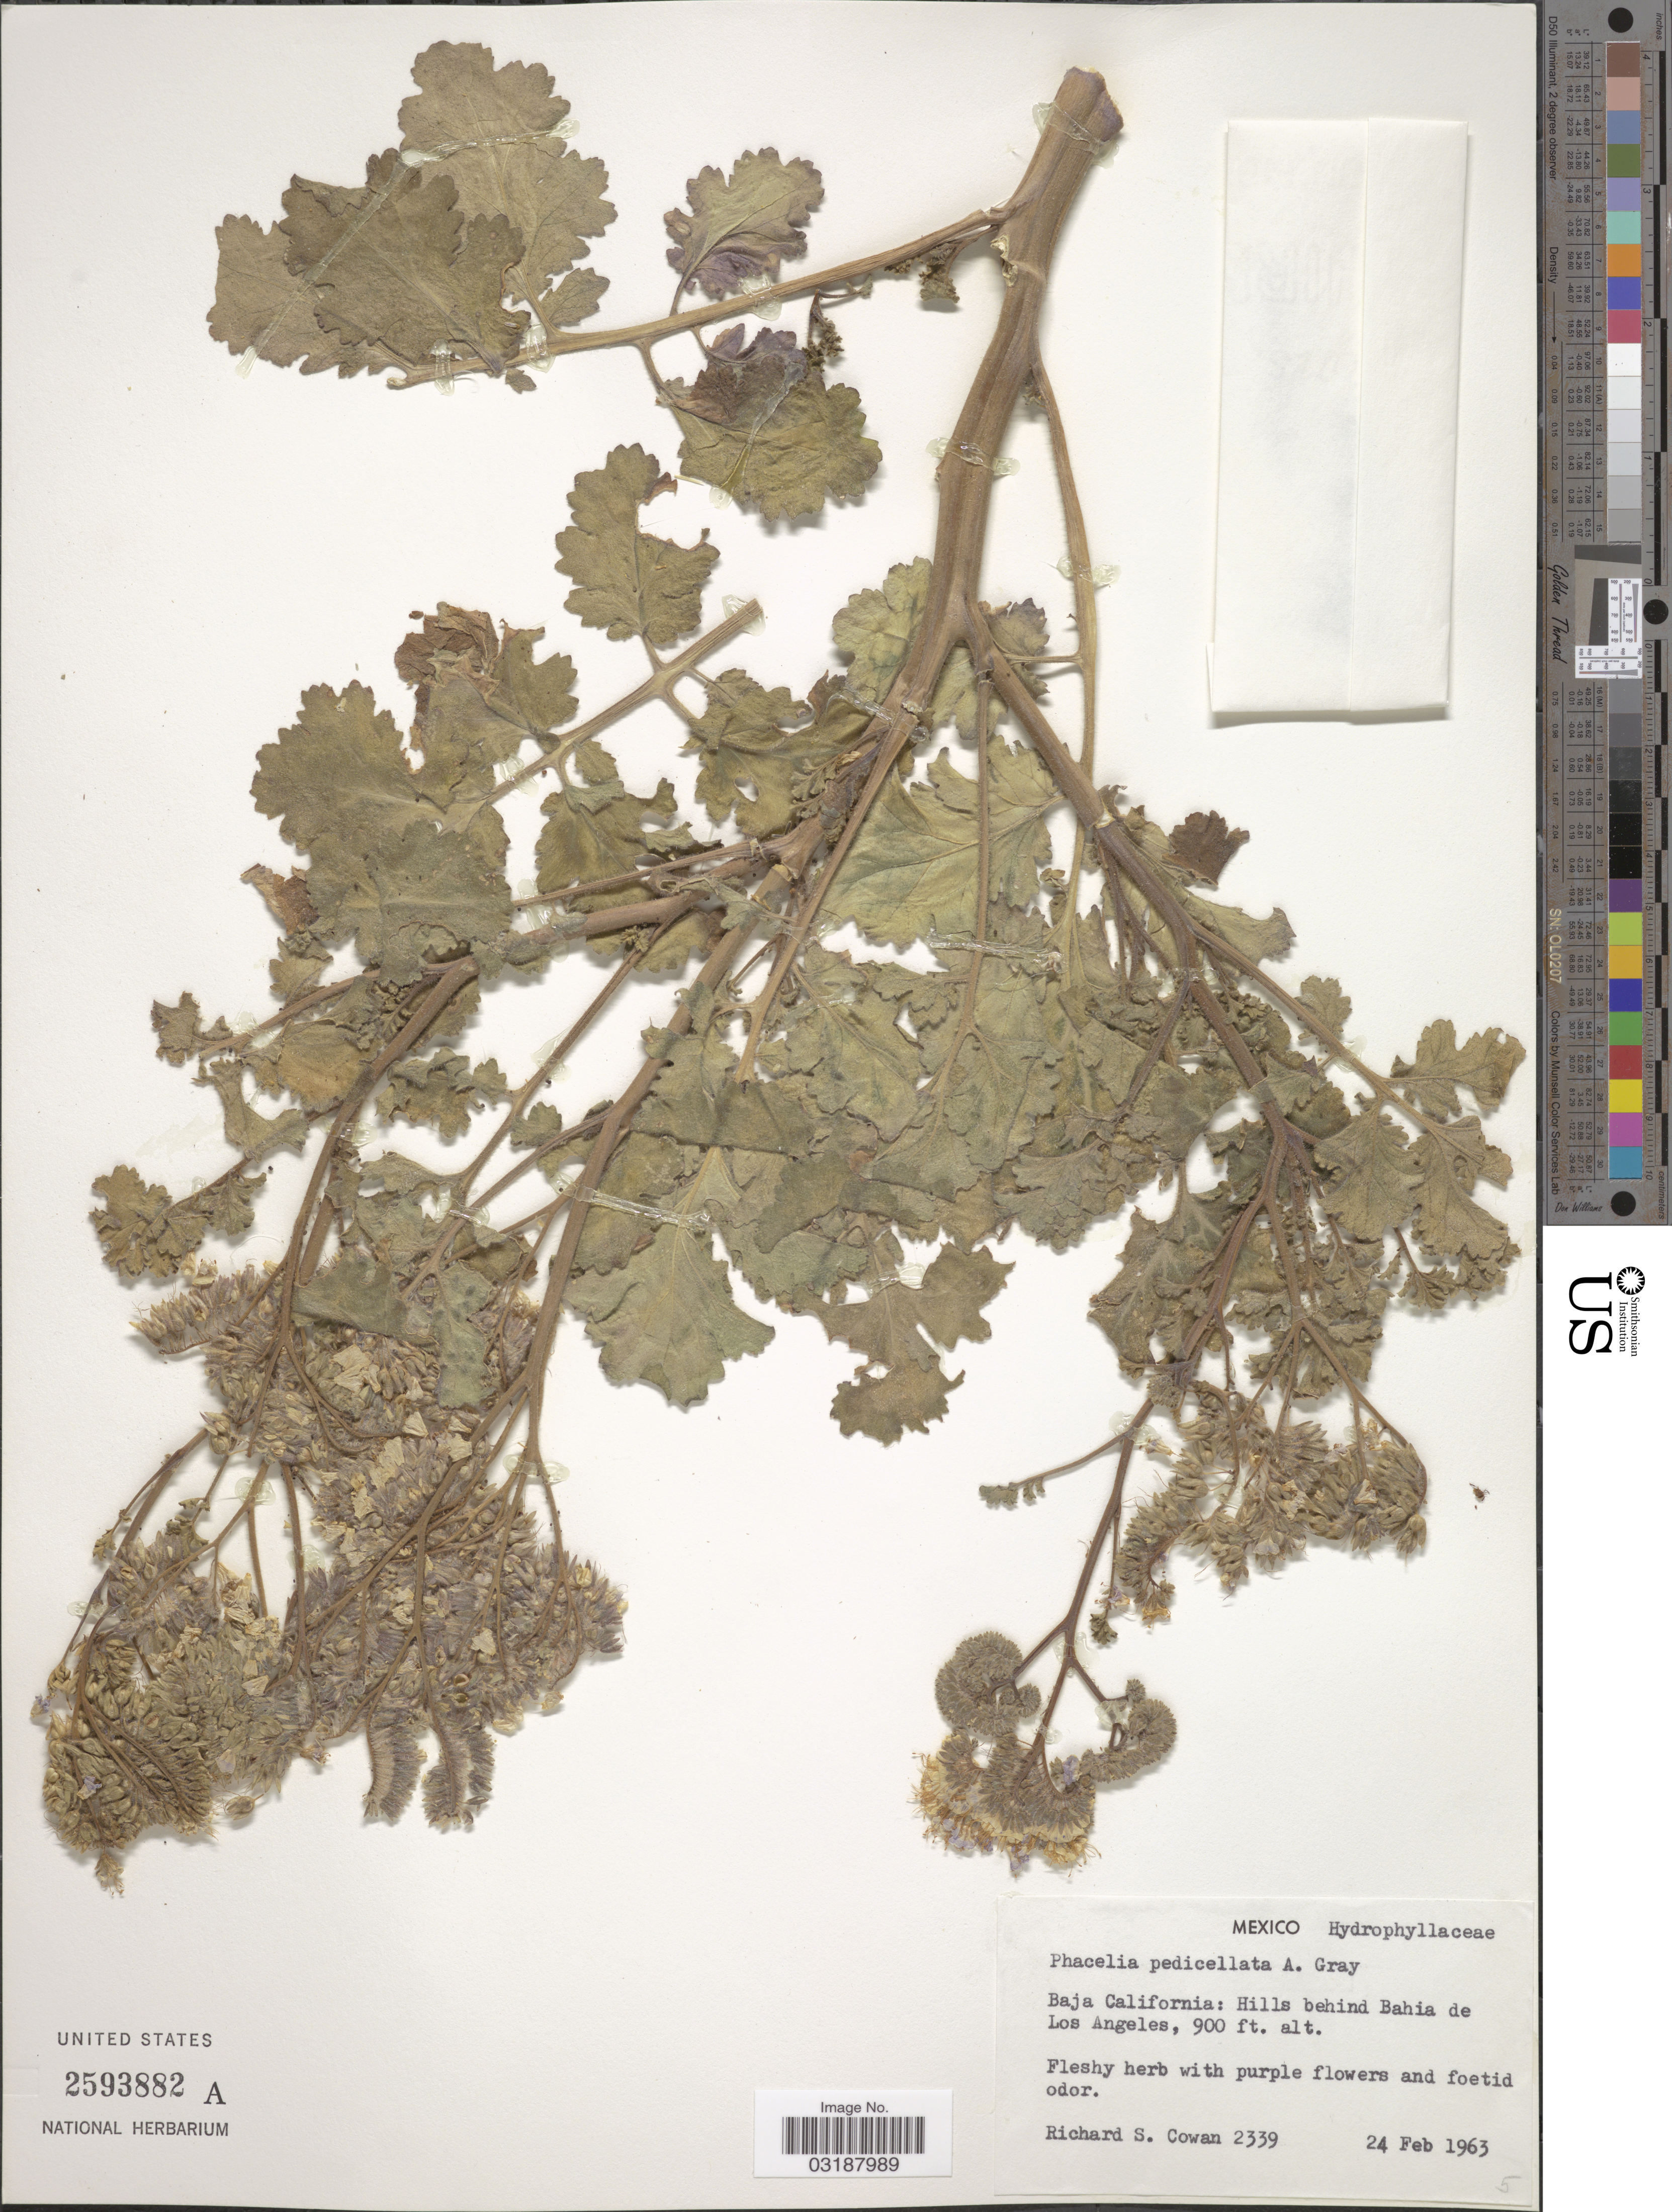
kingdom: Plantae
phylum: Tracheophyta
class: Magnoliopsida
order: Boraginales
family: Hydrophyllaceae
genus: Phacelia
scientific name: Phacelia pedicellata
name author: A. Gray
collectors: R. S. Cowan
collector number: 2339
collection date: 1963-02-24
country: Mexico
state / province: Baja California Norte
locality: Hills behind Bahia de Los Angeles.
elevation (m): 274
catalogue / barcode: US 2593882A